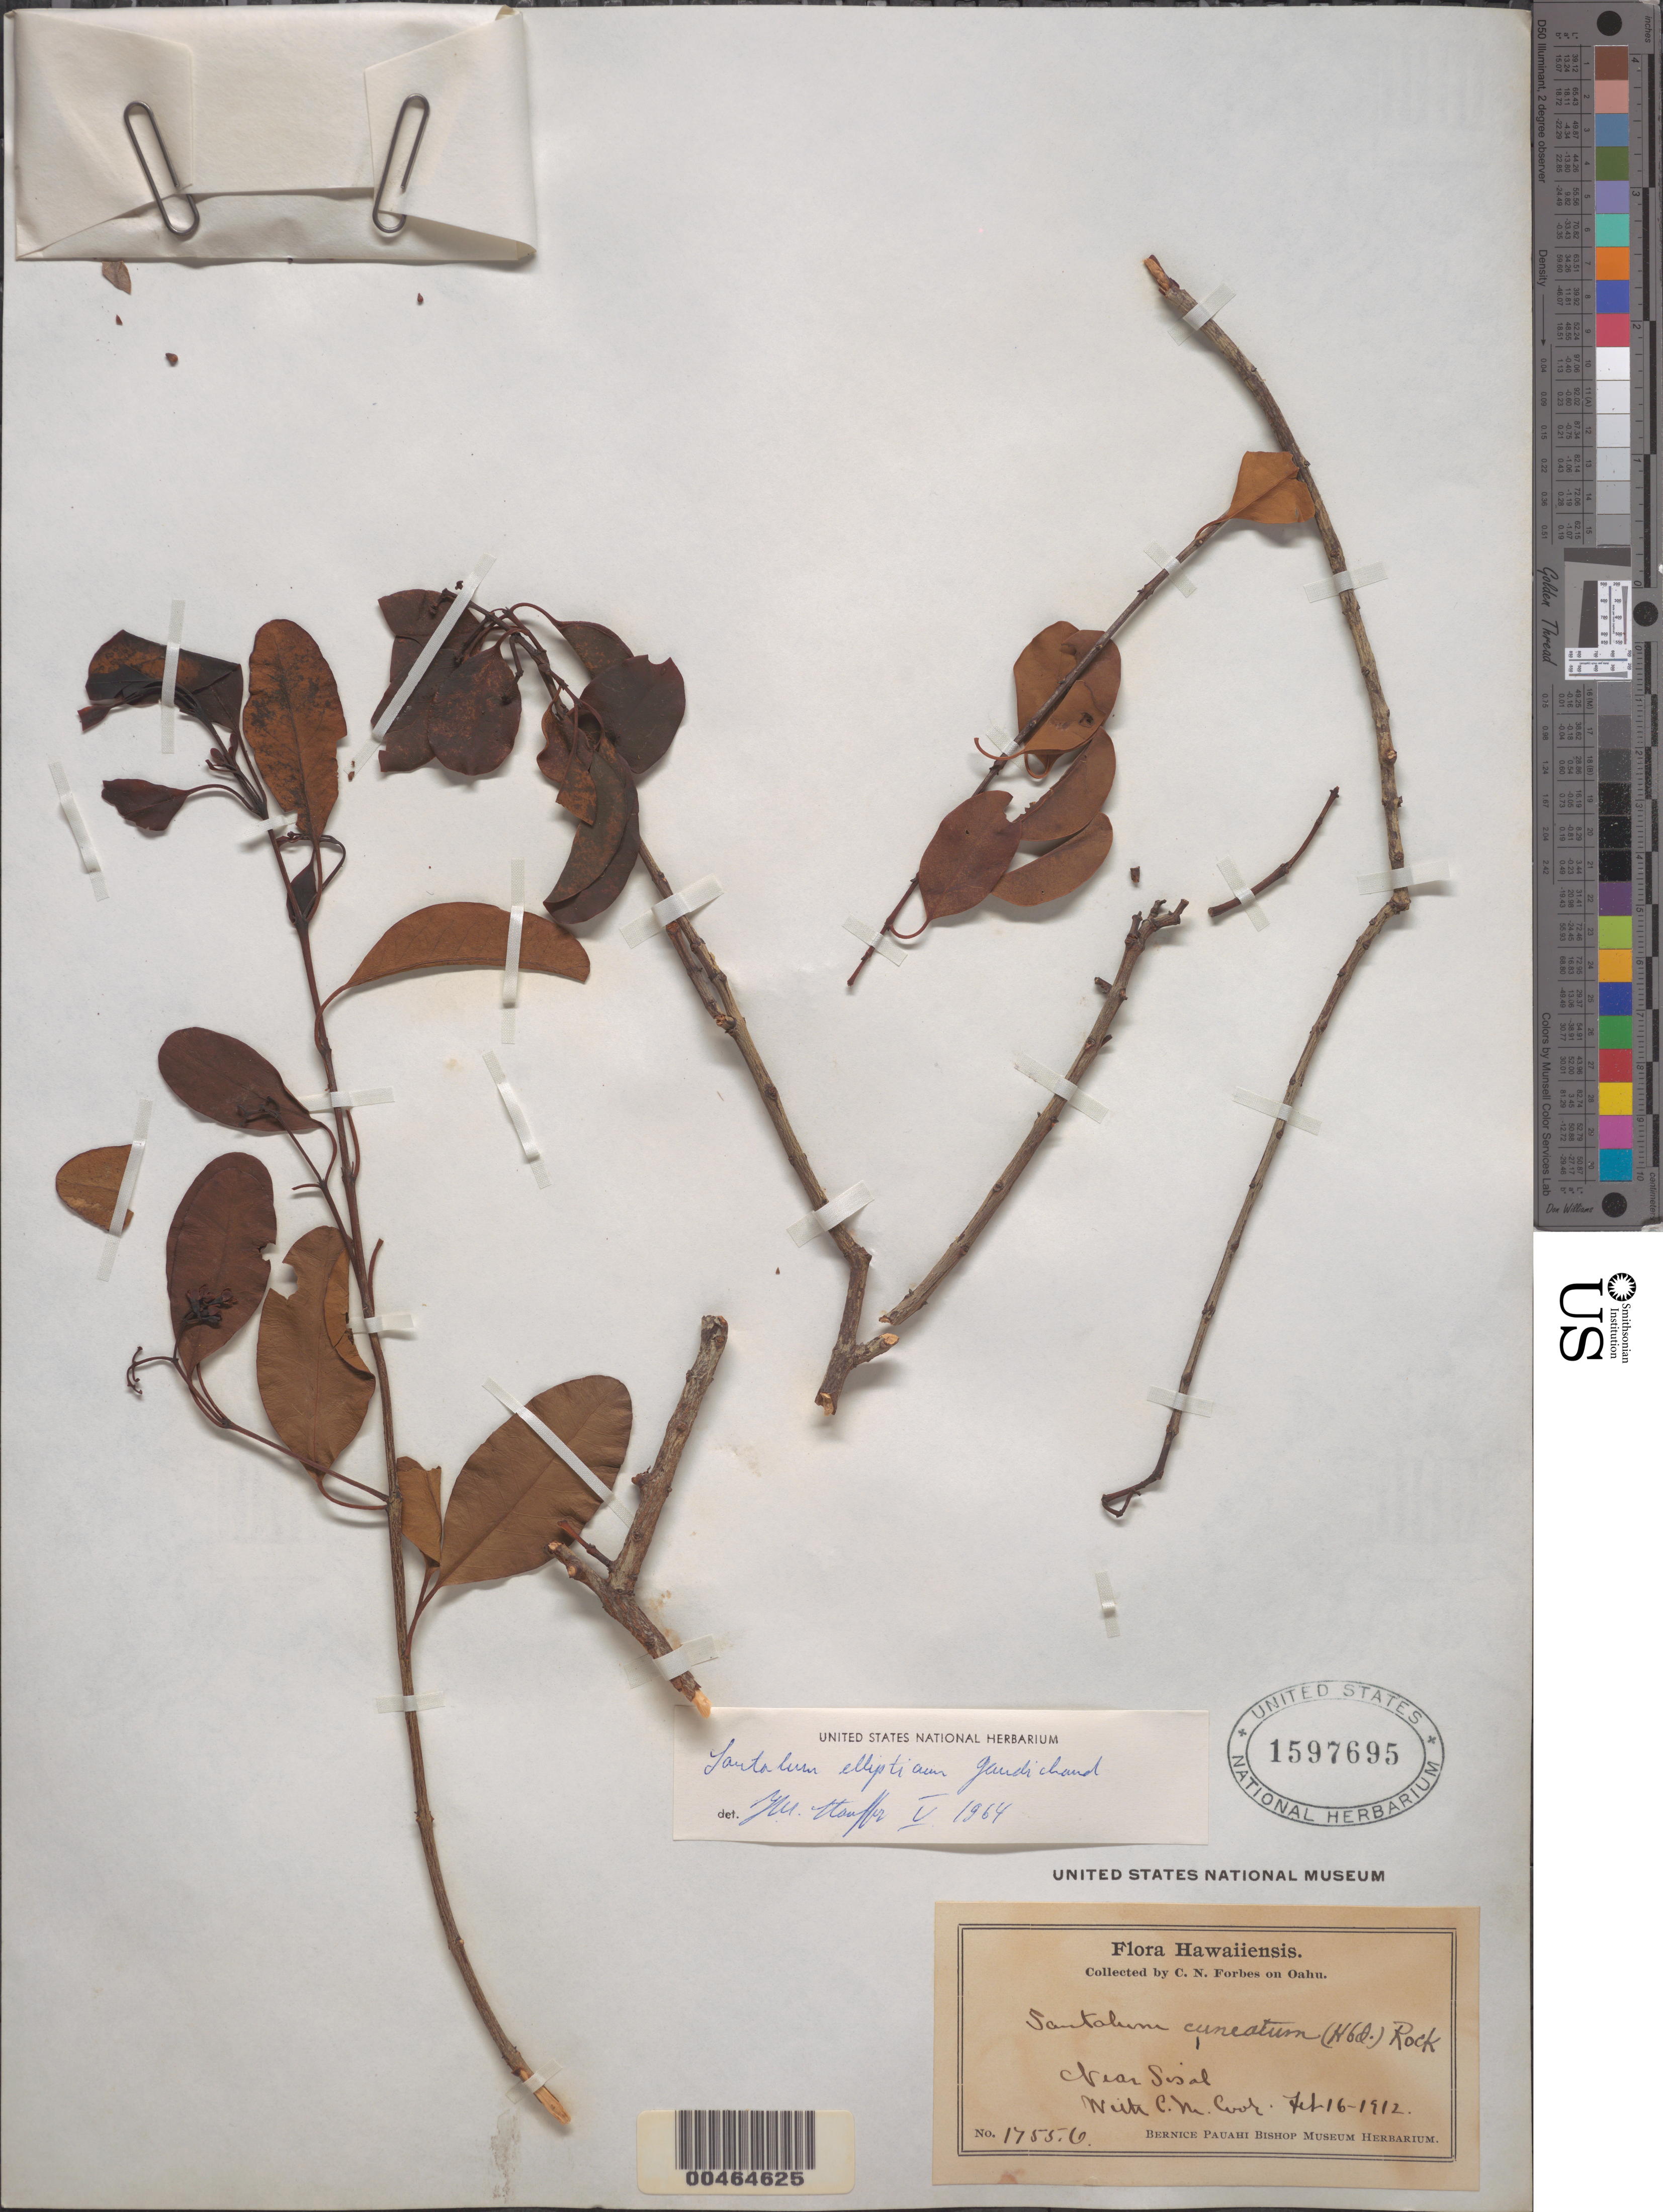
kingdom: Plantae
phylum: Tracheophyta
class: Magnoliopsida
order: Santalales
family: Santalaceae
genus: Santalum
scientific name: Santalum ellipticum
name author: Gaudich.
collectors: C. N. Forbes & C. M. Cook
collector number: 1755.O.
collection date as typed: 16 Feb 1912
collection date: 1912-02-16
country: United States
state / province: Hawaii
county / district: Honolulu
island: Oahu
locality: Near Sisal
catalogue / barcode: US 1597695